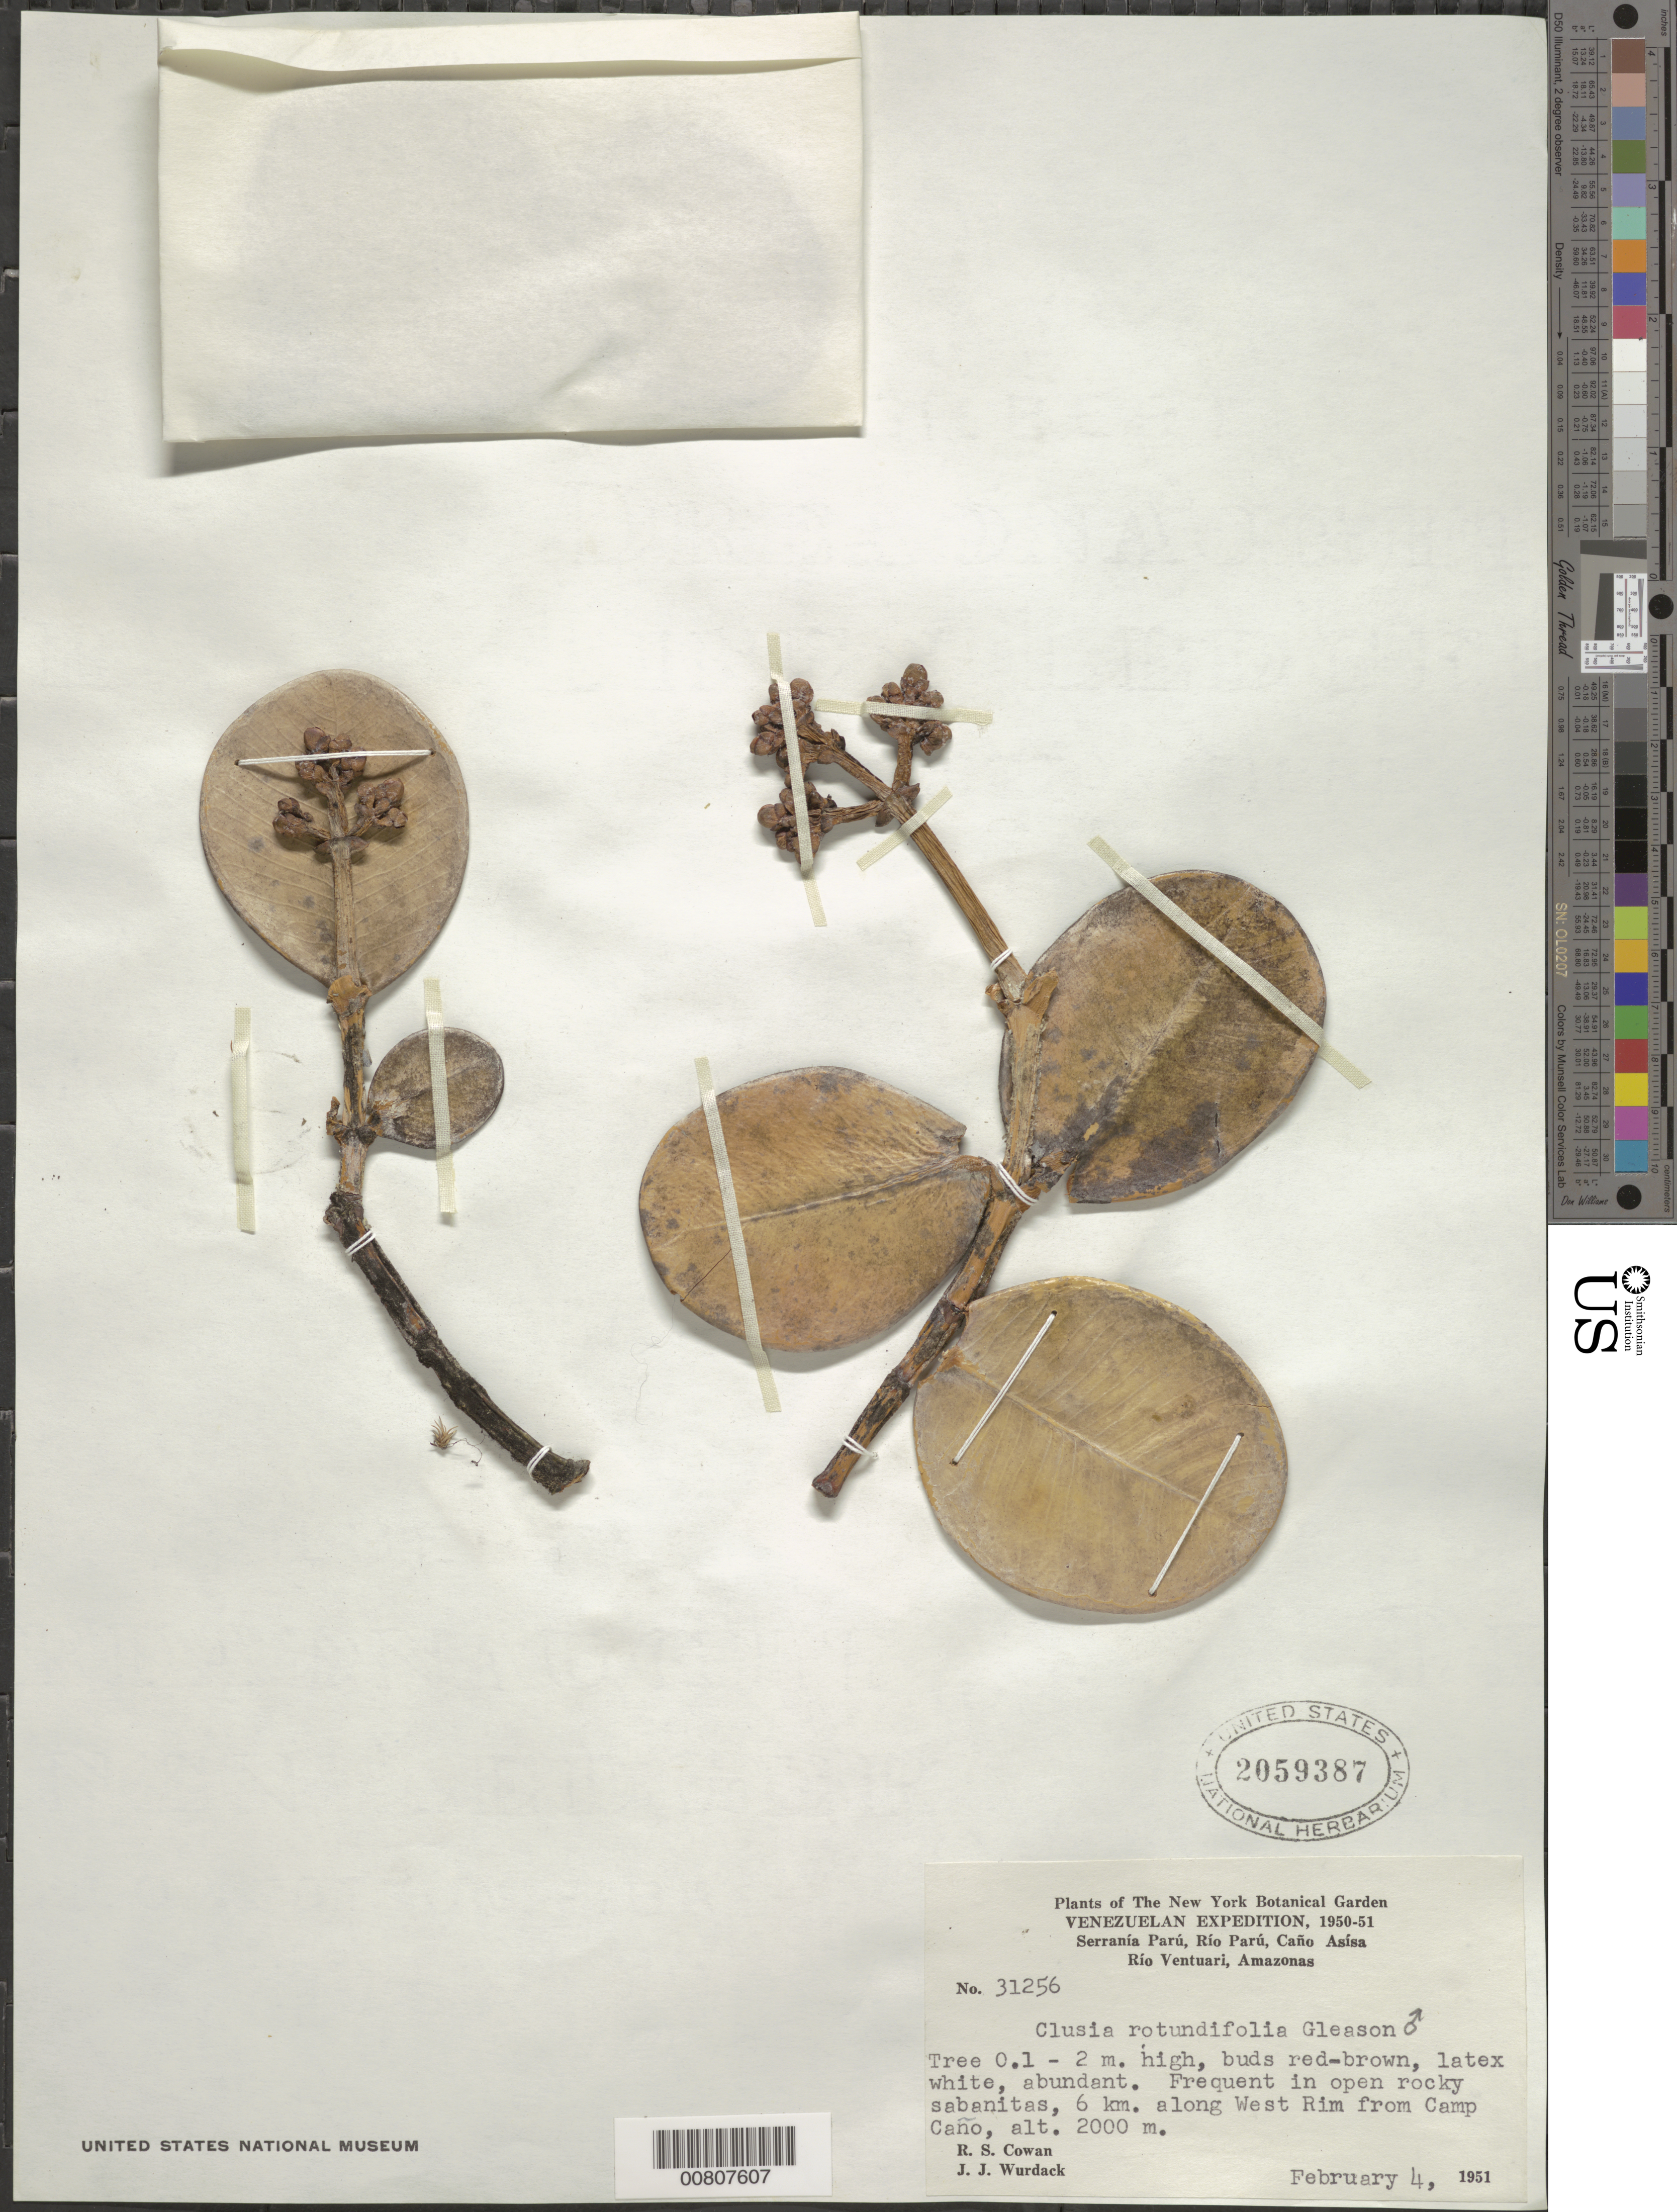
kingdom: Plantae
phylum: Tracheophyta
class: Magnoliopsida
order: Malpighiales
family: Clusiaceae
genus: Clusia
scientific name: Clusia rotundifolia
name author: Gleason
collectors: R. S. Cowan & J. J. Wurdack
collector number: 31256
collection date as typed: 4-Feb-51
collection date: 1951-02-04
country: Venezuela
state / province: Amazonas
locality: Serranía Parú, along West Rim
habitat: Open rocky sabanitas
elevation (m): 2000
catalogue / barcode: US 2059387